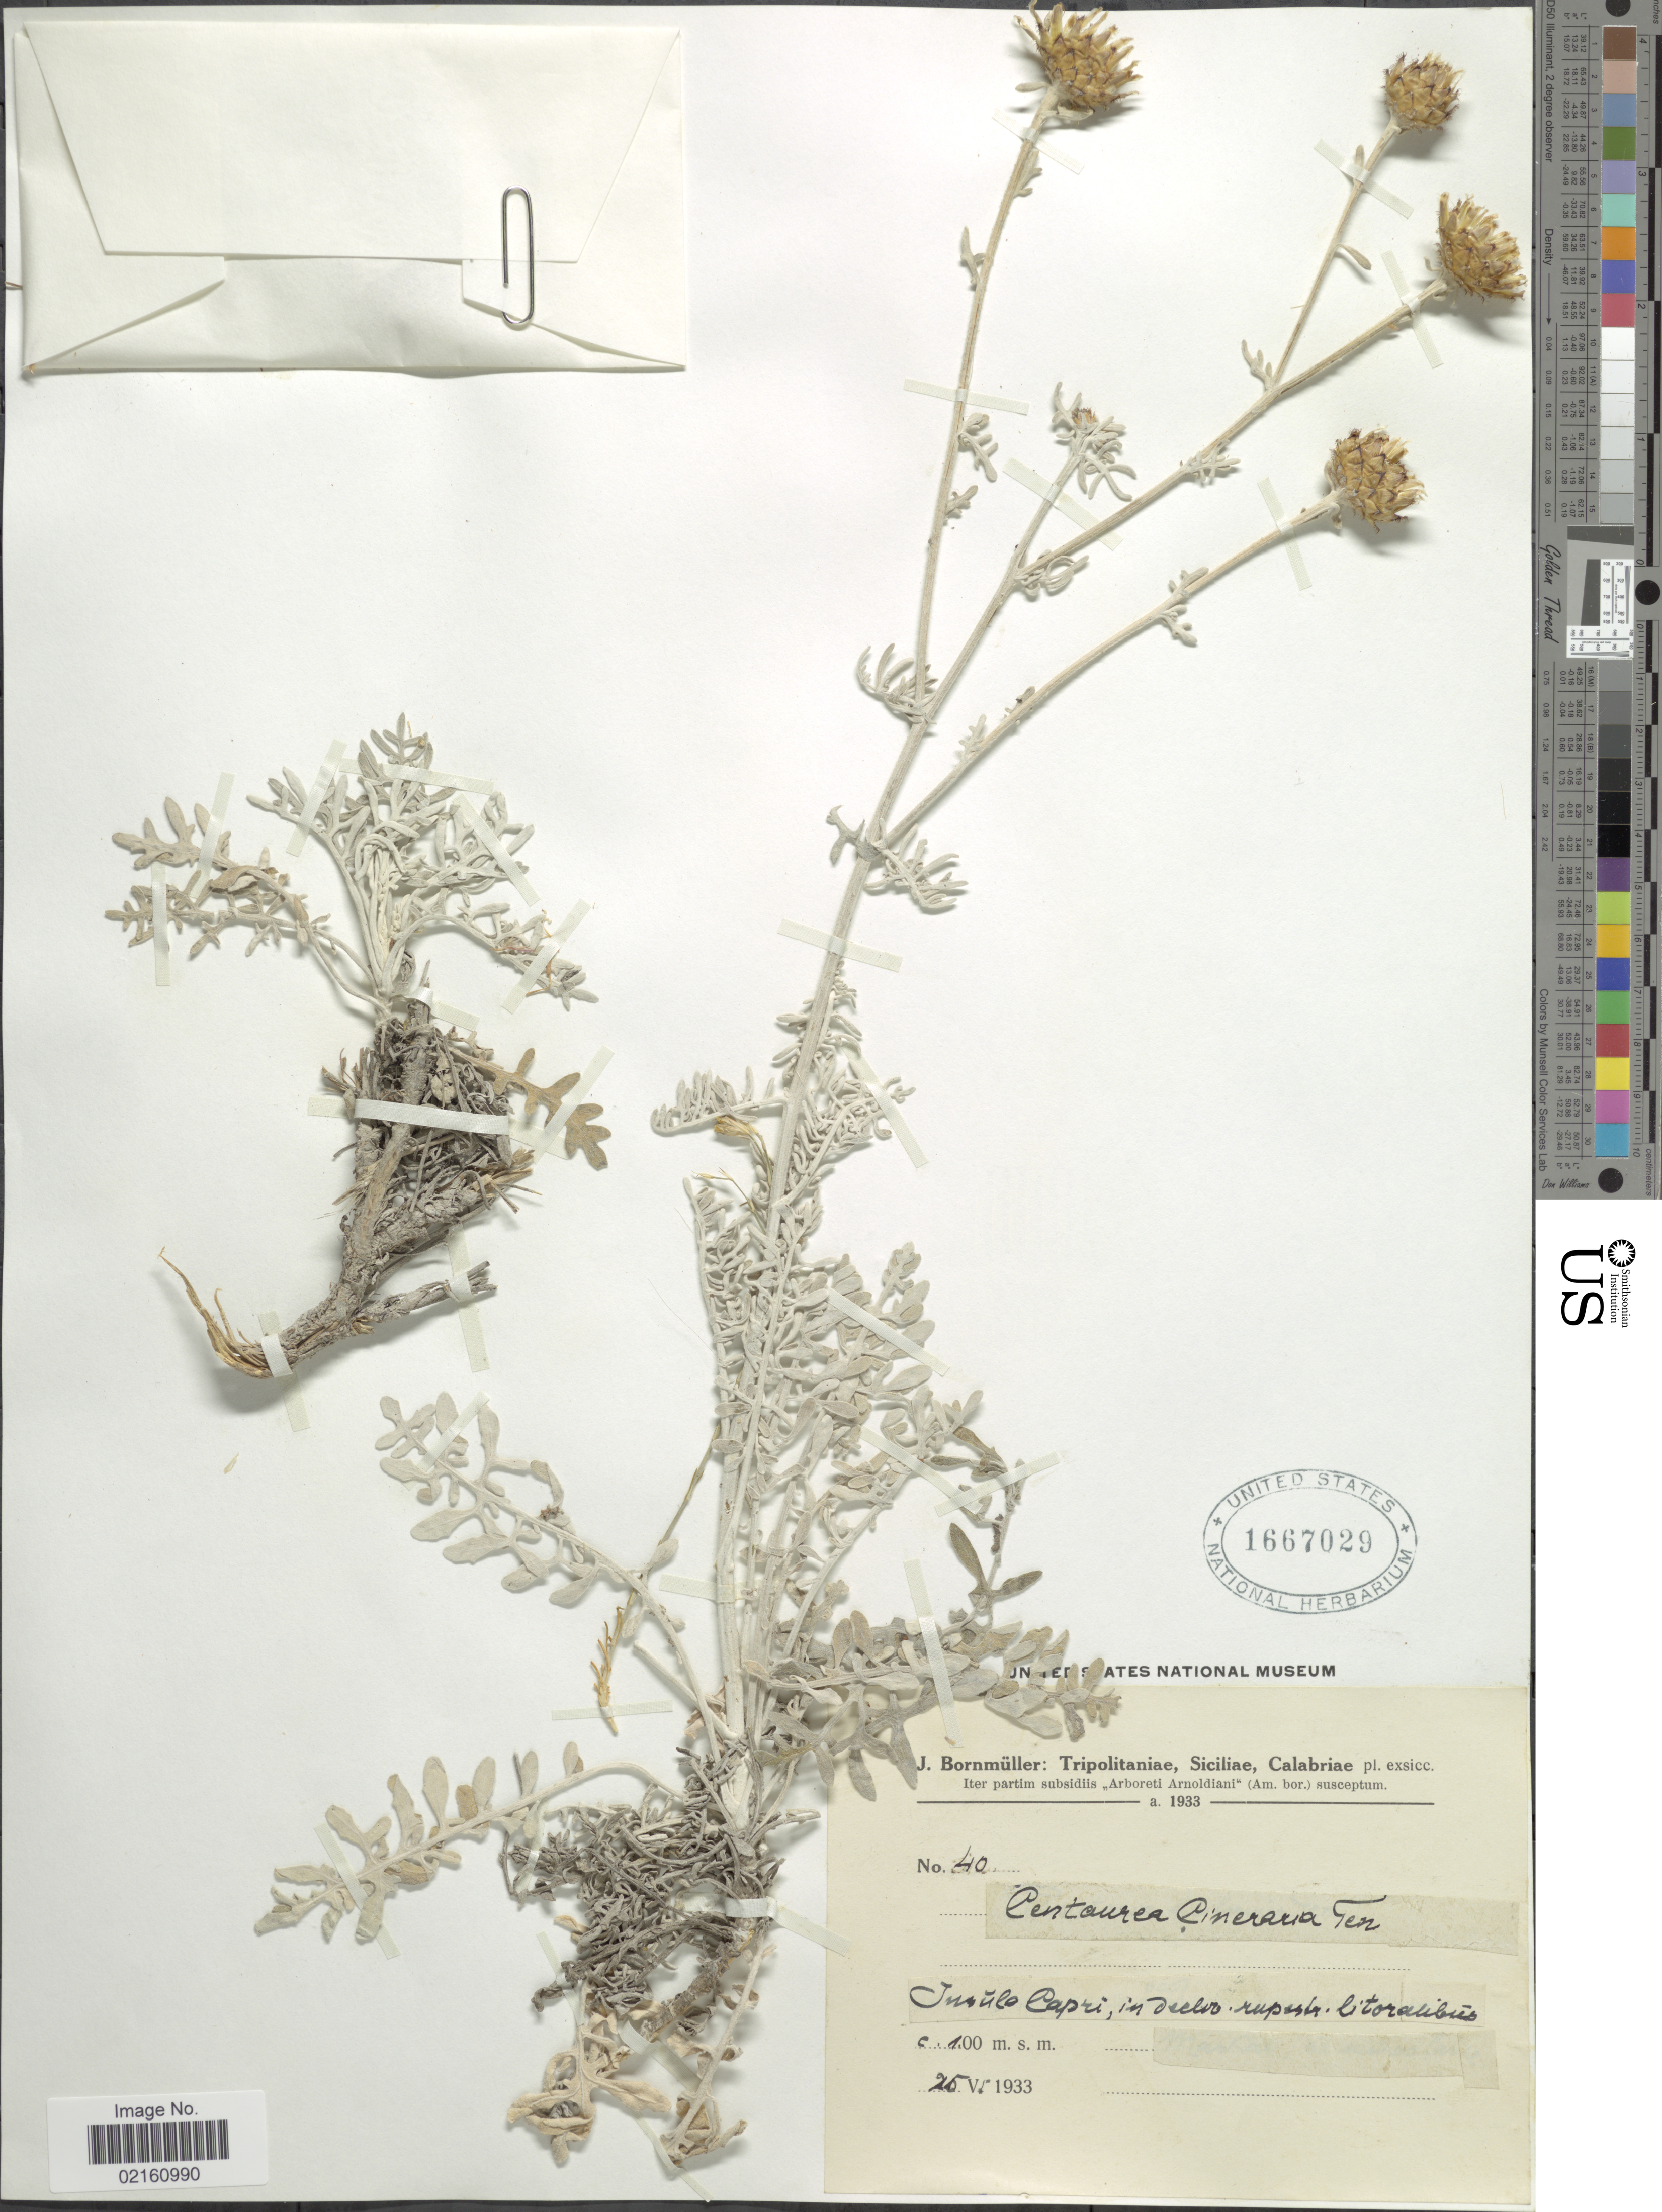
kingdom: Plantae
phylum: Tracheophyta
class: Magnoliopsida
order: Asterales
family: Asteraceae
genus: Centaurea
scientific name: Centaurea cineraria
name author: L.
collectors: J. Bornmüller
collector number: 40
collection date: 1933-06-25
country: Italy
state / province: Siciliana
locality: Tripolitaniae, Siciliae, Calabriae, Insula Capri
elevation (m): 100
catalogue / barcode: US 1667029